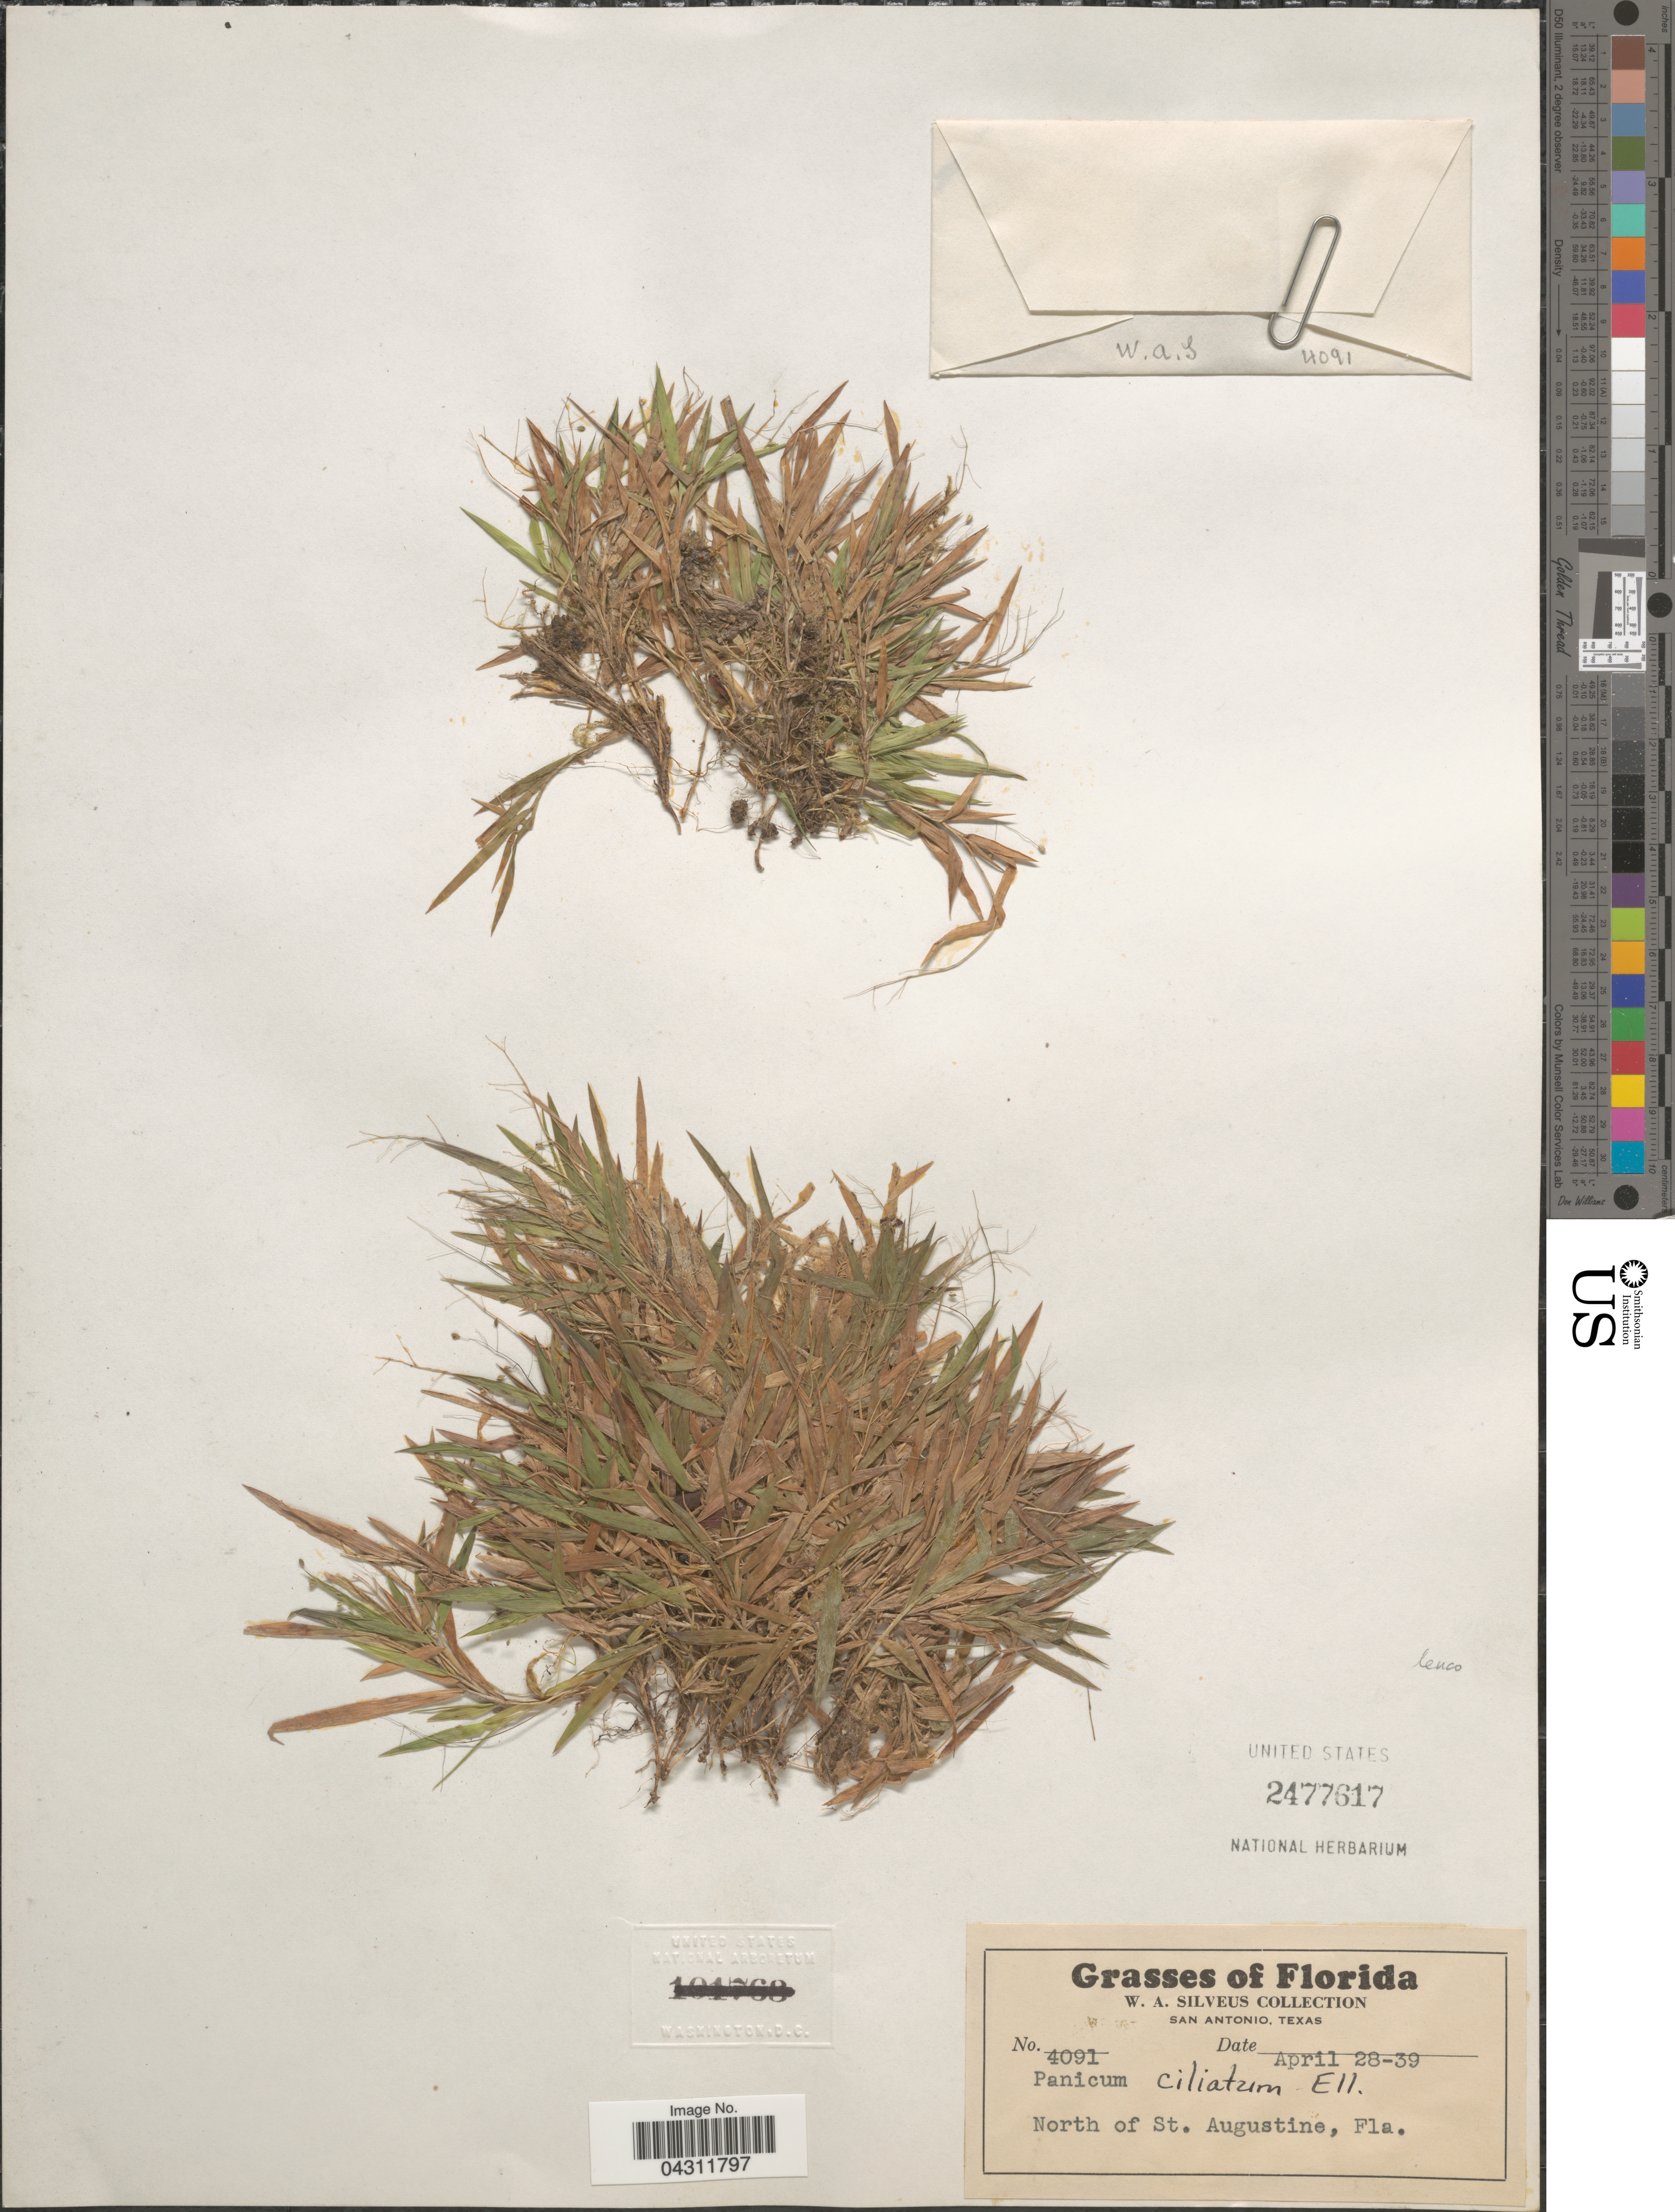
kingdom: Plantae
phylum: Tracheophyta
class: Liliopsida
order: Poales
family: Poaceae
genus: Dichanthelium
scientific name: Dichanthelium strigosum var. leucoblepharis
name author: (Trin.) Freckmann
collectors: W. Silveus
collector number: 4091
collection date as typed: Transcribed d/m/y: 28/4/39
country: United States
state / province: Florida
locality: North of St. Augustine.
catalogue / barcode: US 2477617